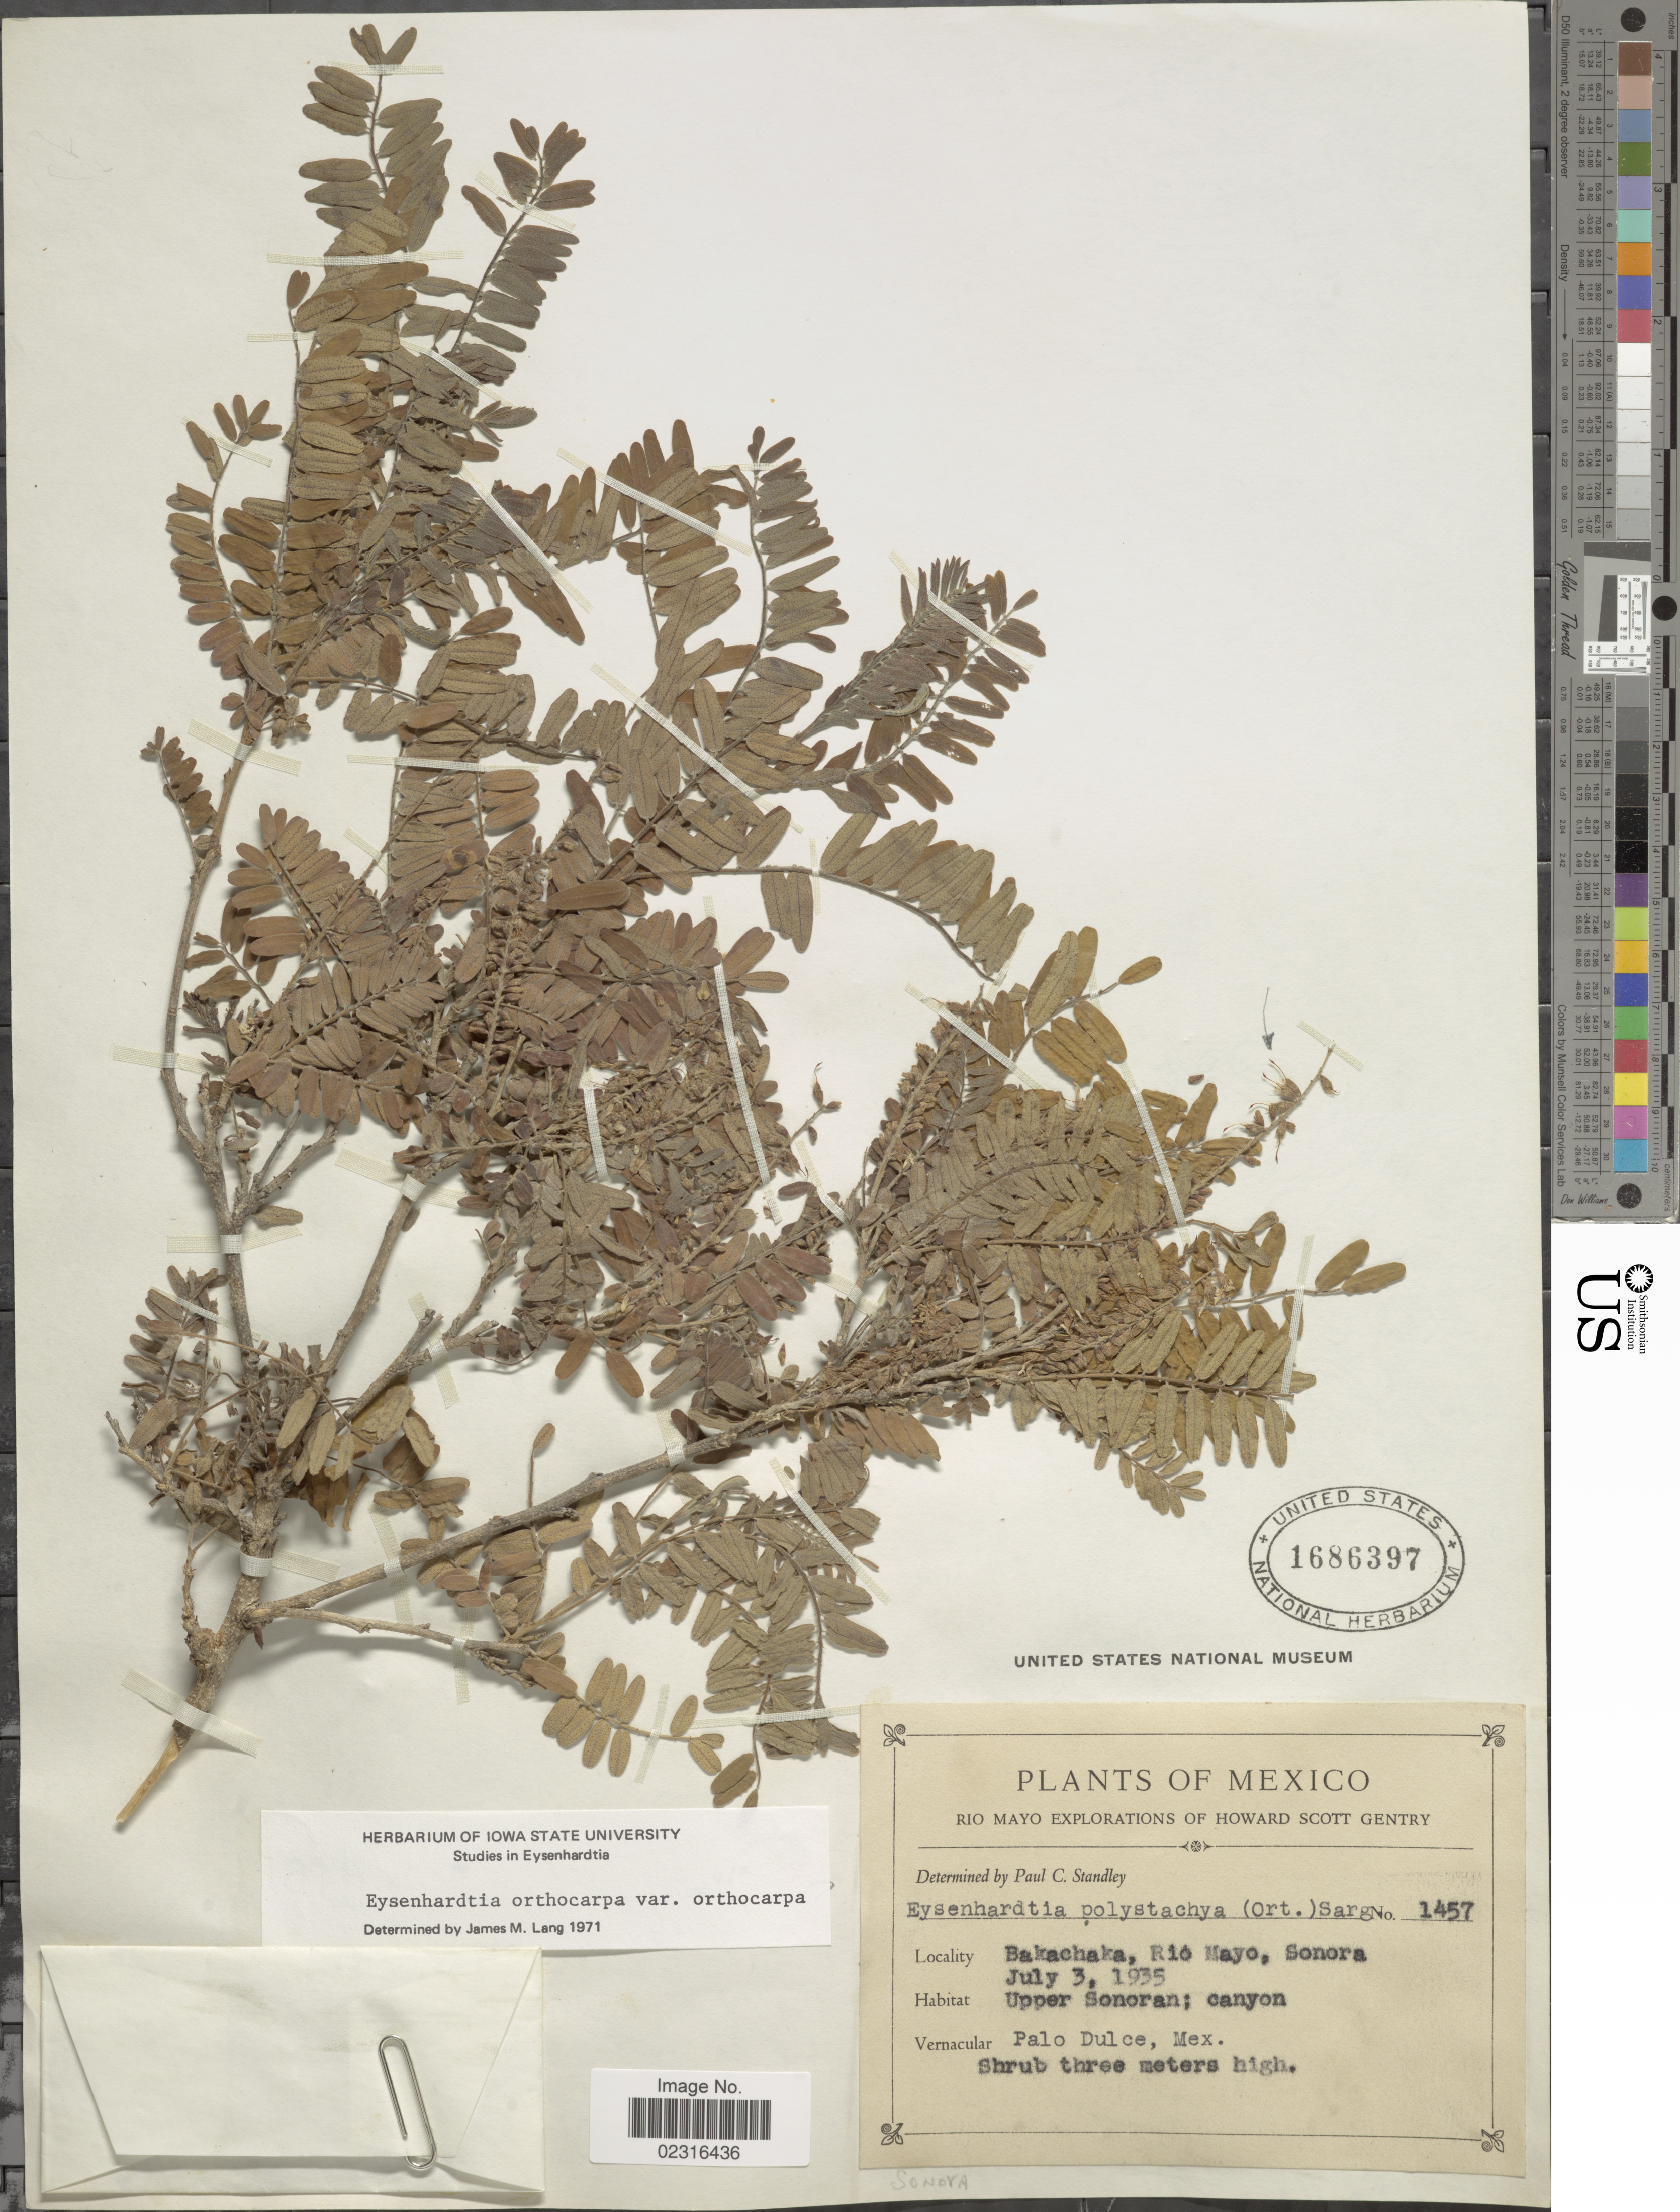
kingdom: Plantae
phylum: Tracheophyta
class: Magnoliopsida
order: Fabales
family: Fabaceae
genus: Eysenhardtia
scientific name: Eysenhardtia orthocarpa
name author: (A. Gray) S. Watson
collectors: H. S. Gentry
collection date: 1935-07-03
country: Mexico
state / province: Sonora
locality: Rio Mayo, Bakachaka, Upper Sonoran; canyon.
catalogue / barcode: US 1686397